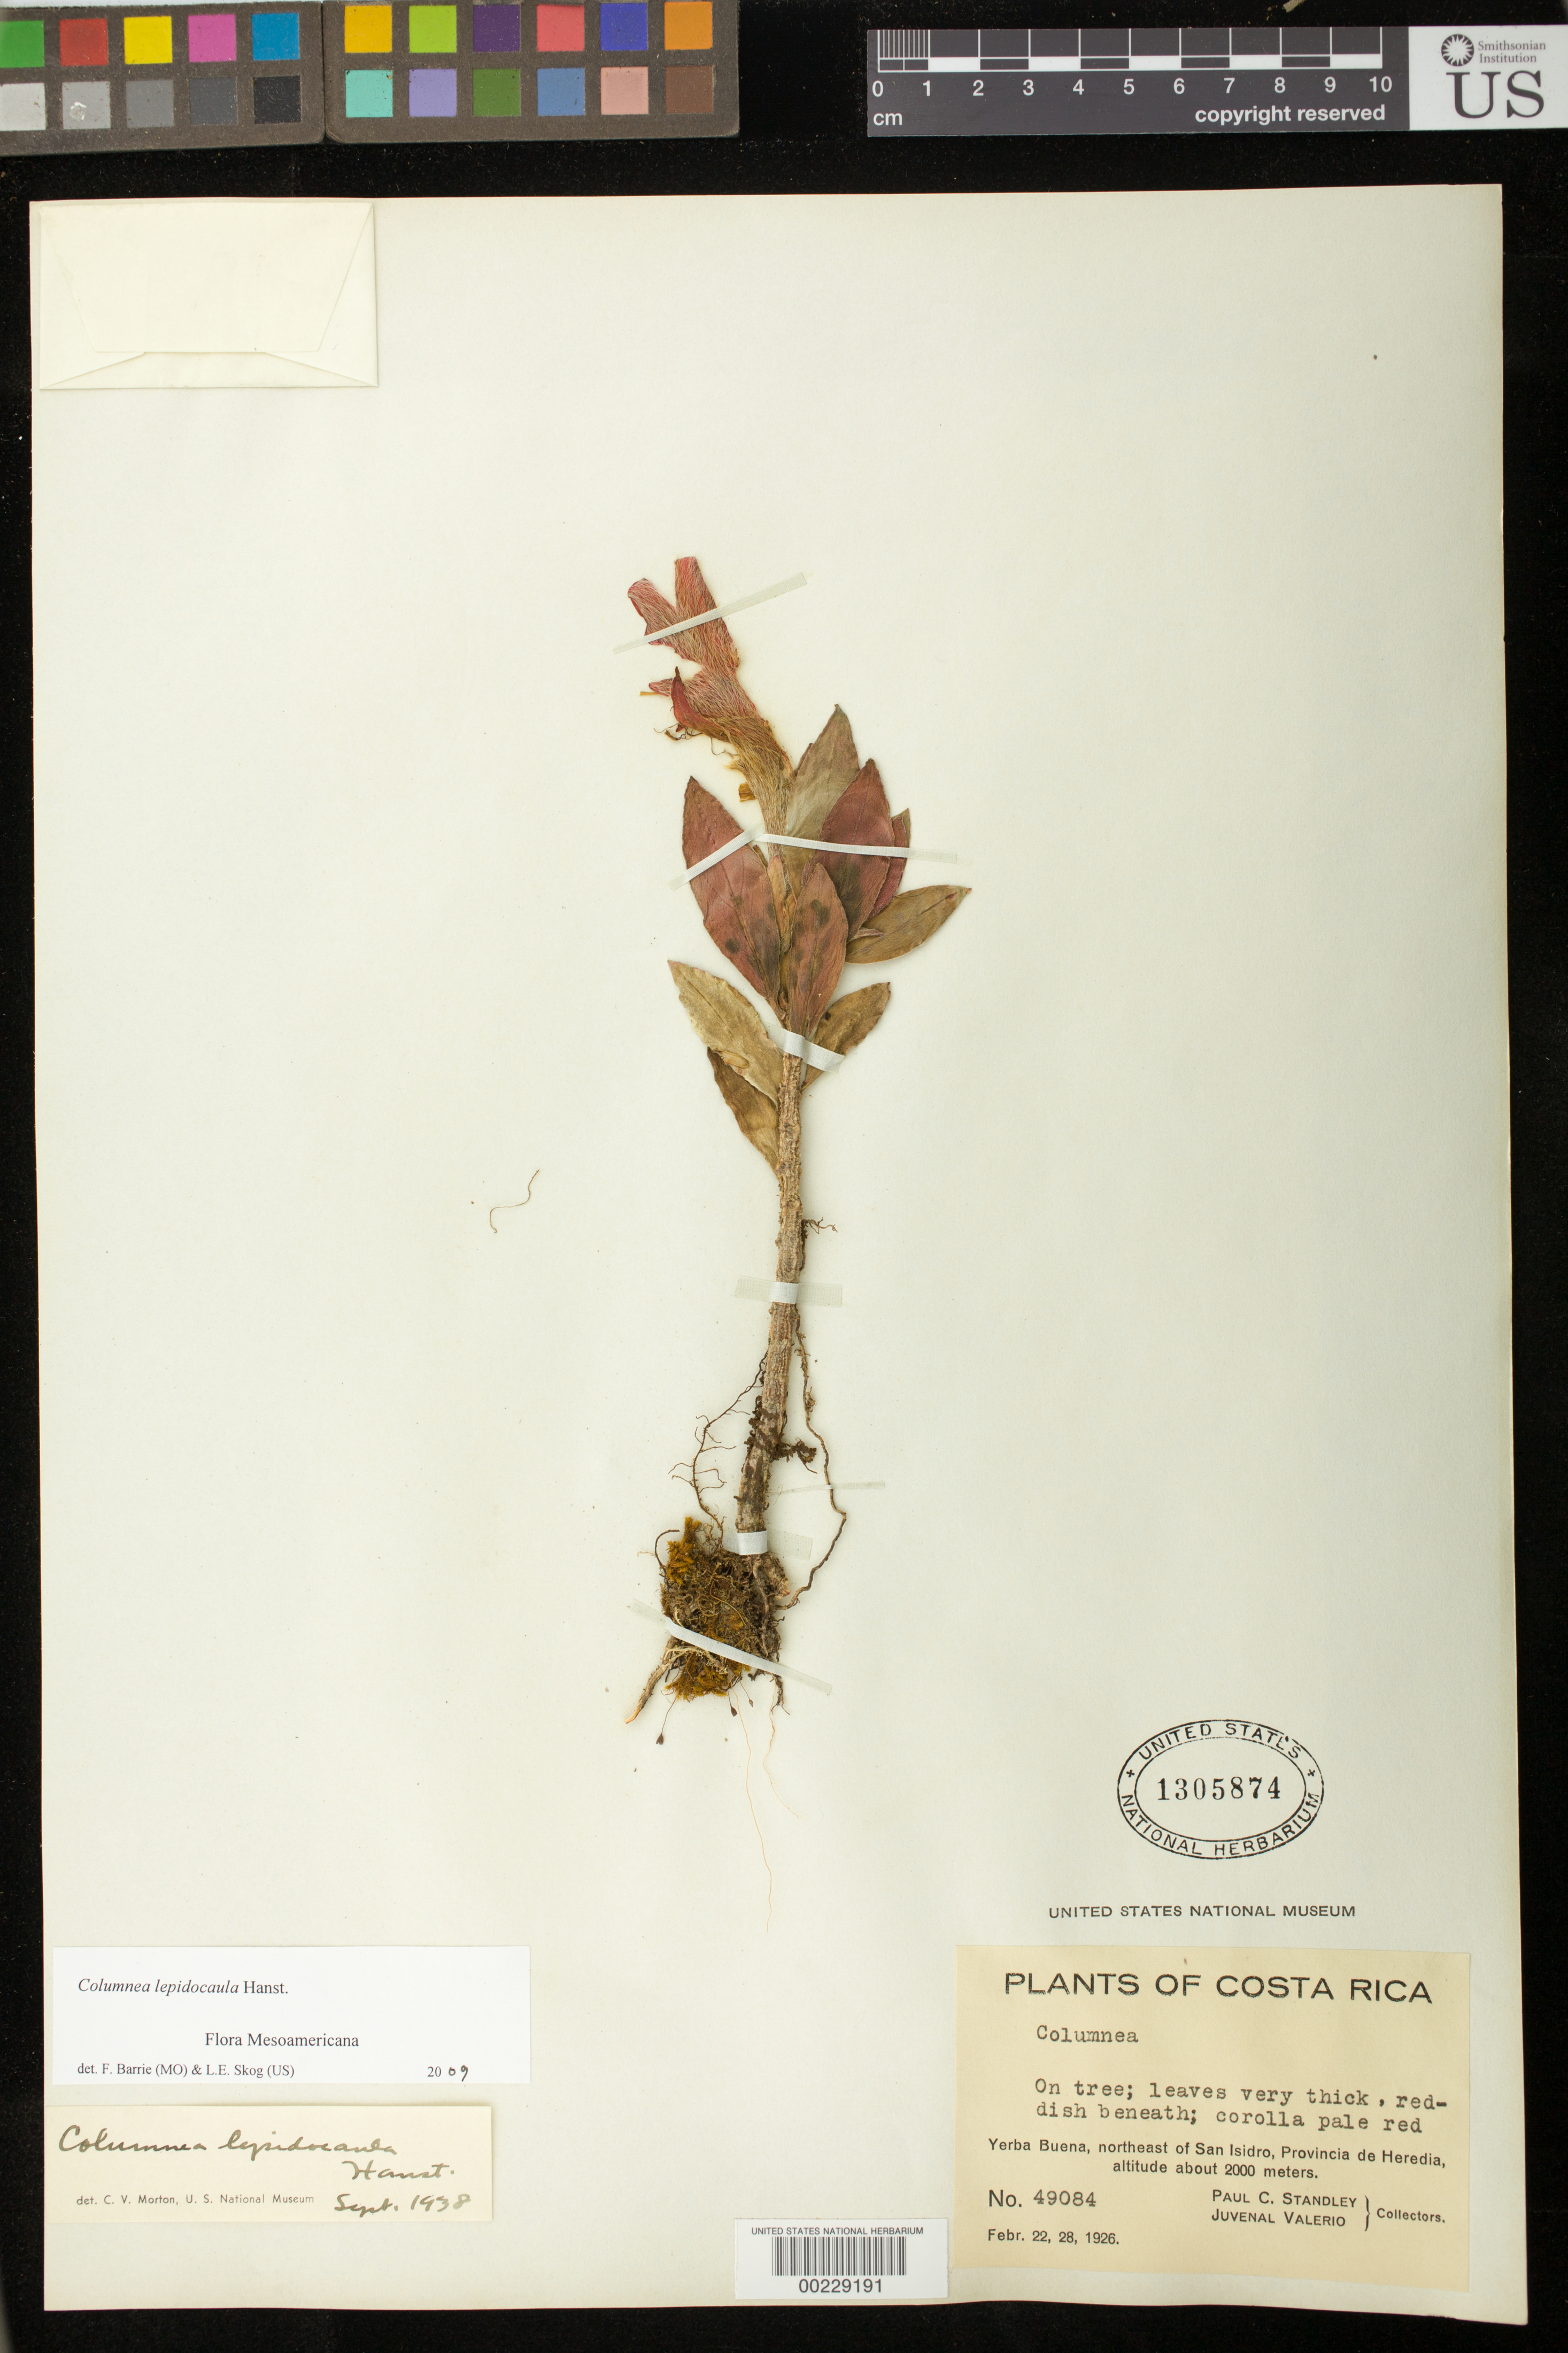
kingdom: Plantae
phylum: Tracheophyta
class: Magnoliopsida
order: Lamiales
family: Gesneriaceae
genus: Columnea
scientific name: Columnea lepidocaula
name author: Hanst.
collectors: P. C. Standley & J. Valerio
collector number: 49084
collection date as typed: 22-28 Feb 1926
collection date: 1926-02-22/1926-02-28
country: Costa Rica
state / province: Heredia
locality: Yerba Buena, NE of San Isidro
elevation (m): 2000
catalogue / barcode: US 1305874